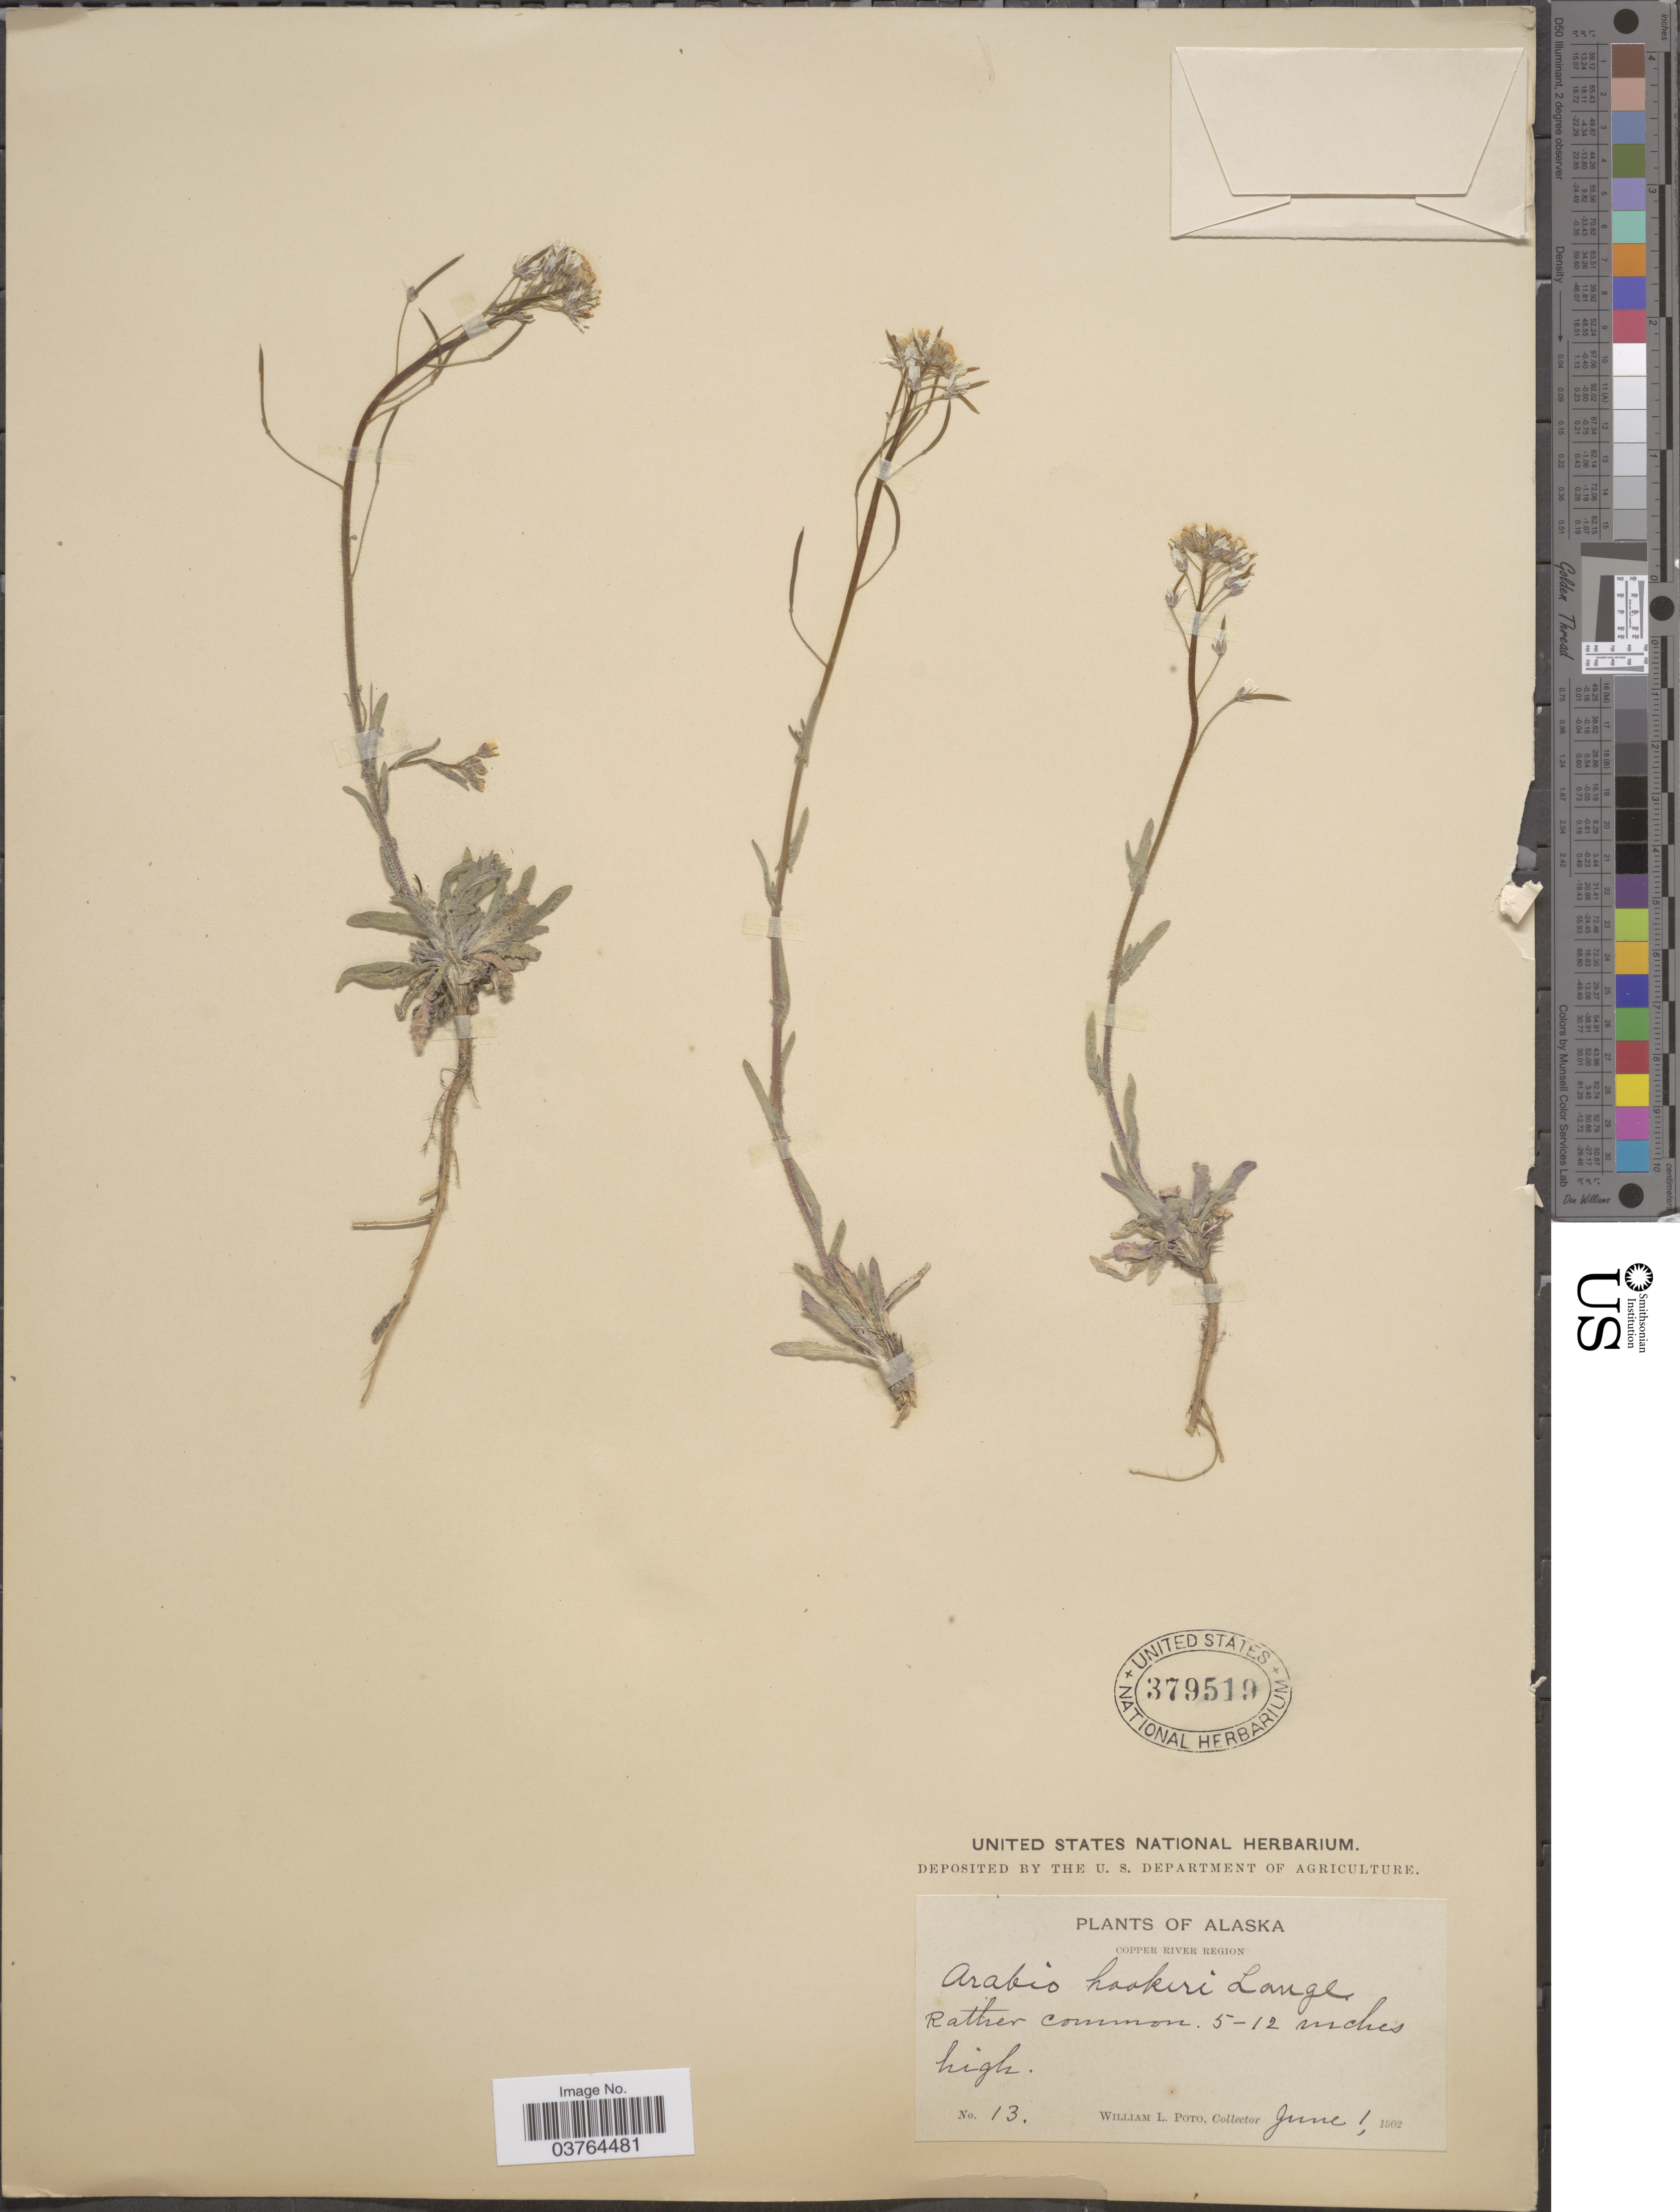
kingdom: Plantae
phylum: Tracheophyta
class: Magnoliopsida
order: Brassicales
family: Brassicaceae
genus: Transberingia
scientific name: Transberingia bursifolia subsp. bursifolia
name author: (DC.) Al-Shehbaz & O'Kane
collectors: W. Poto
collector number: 13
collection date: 1902-06-01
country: United States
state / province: Alaska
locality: Copper River Region.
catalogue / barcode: US 379519